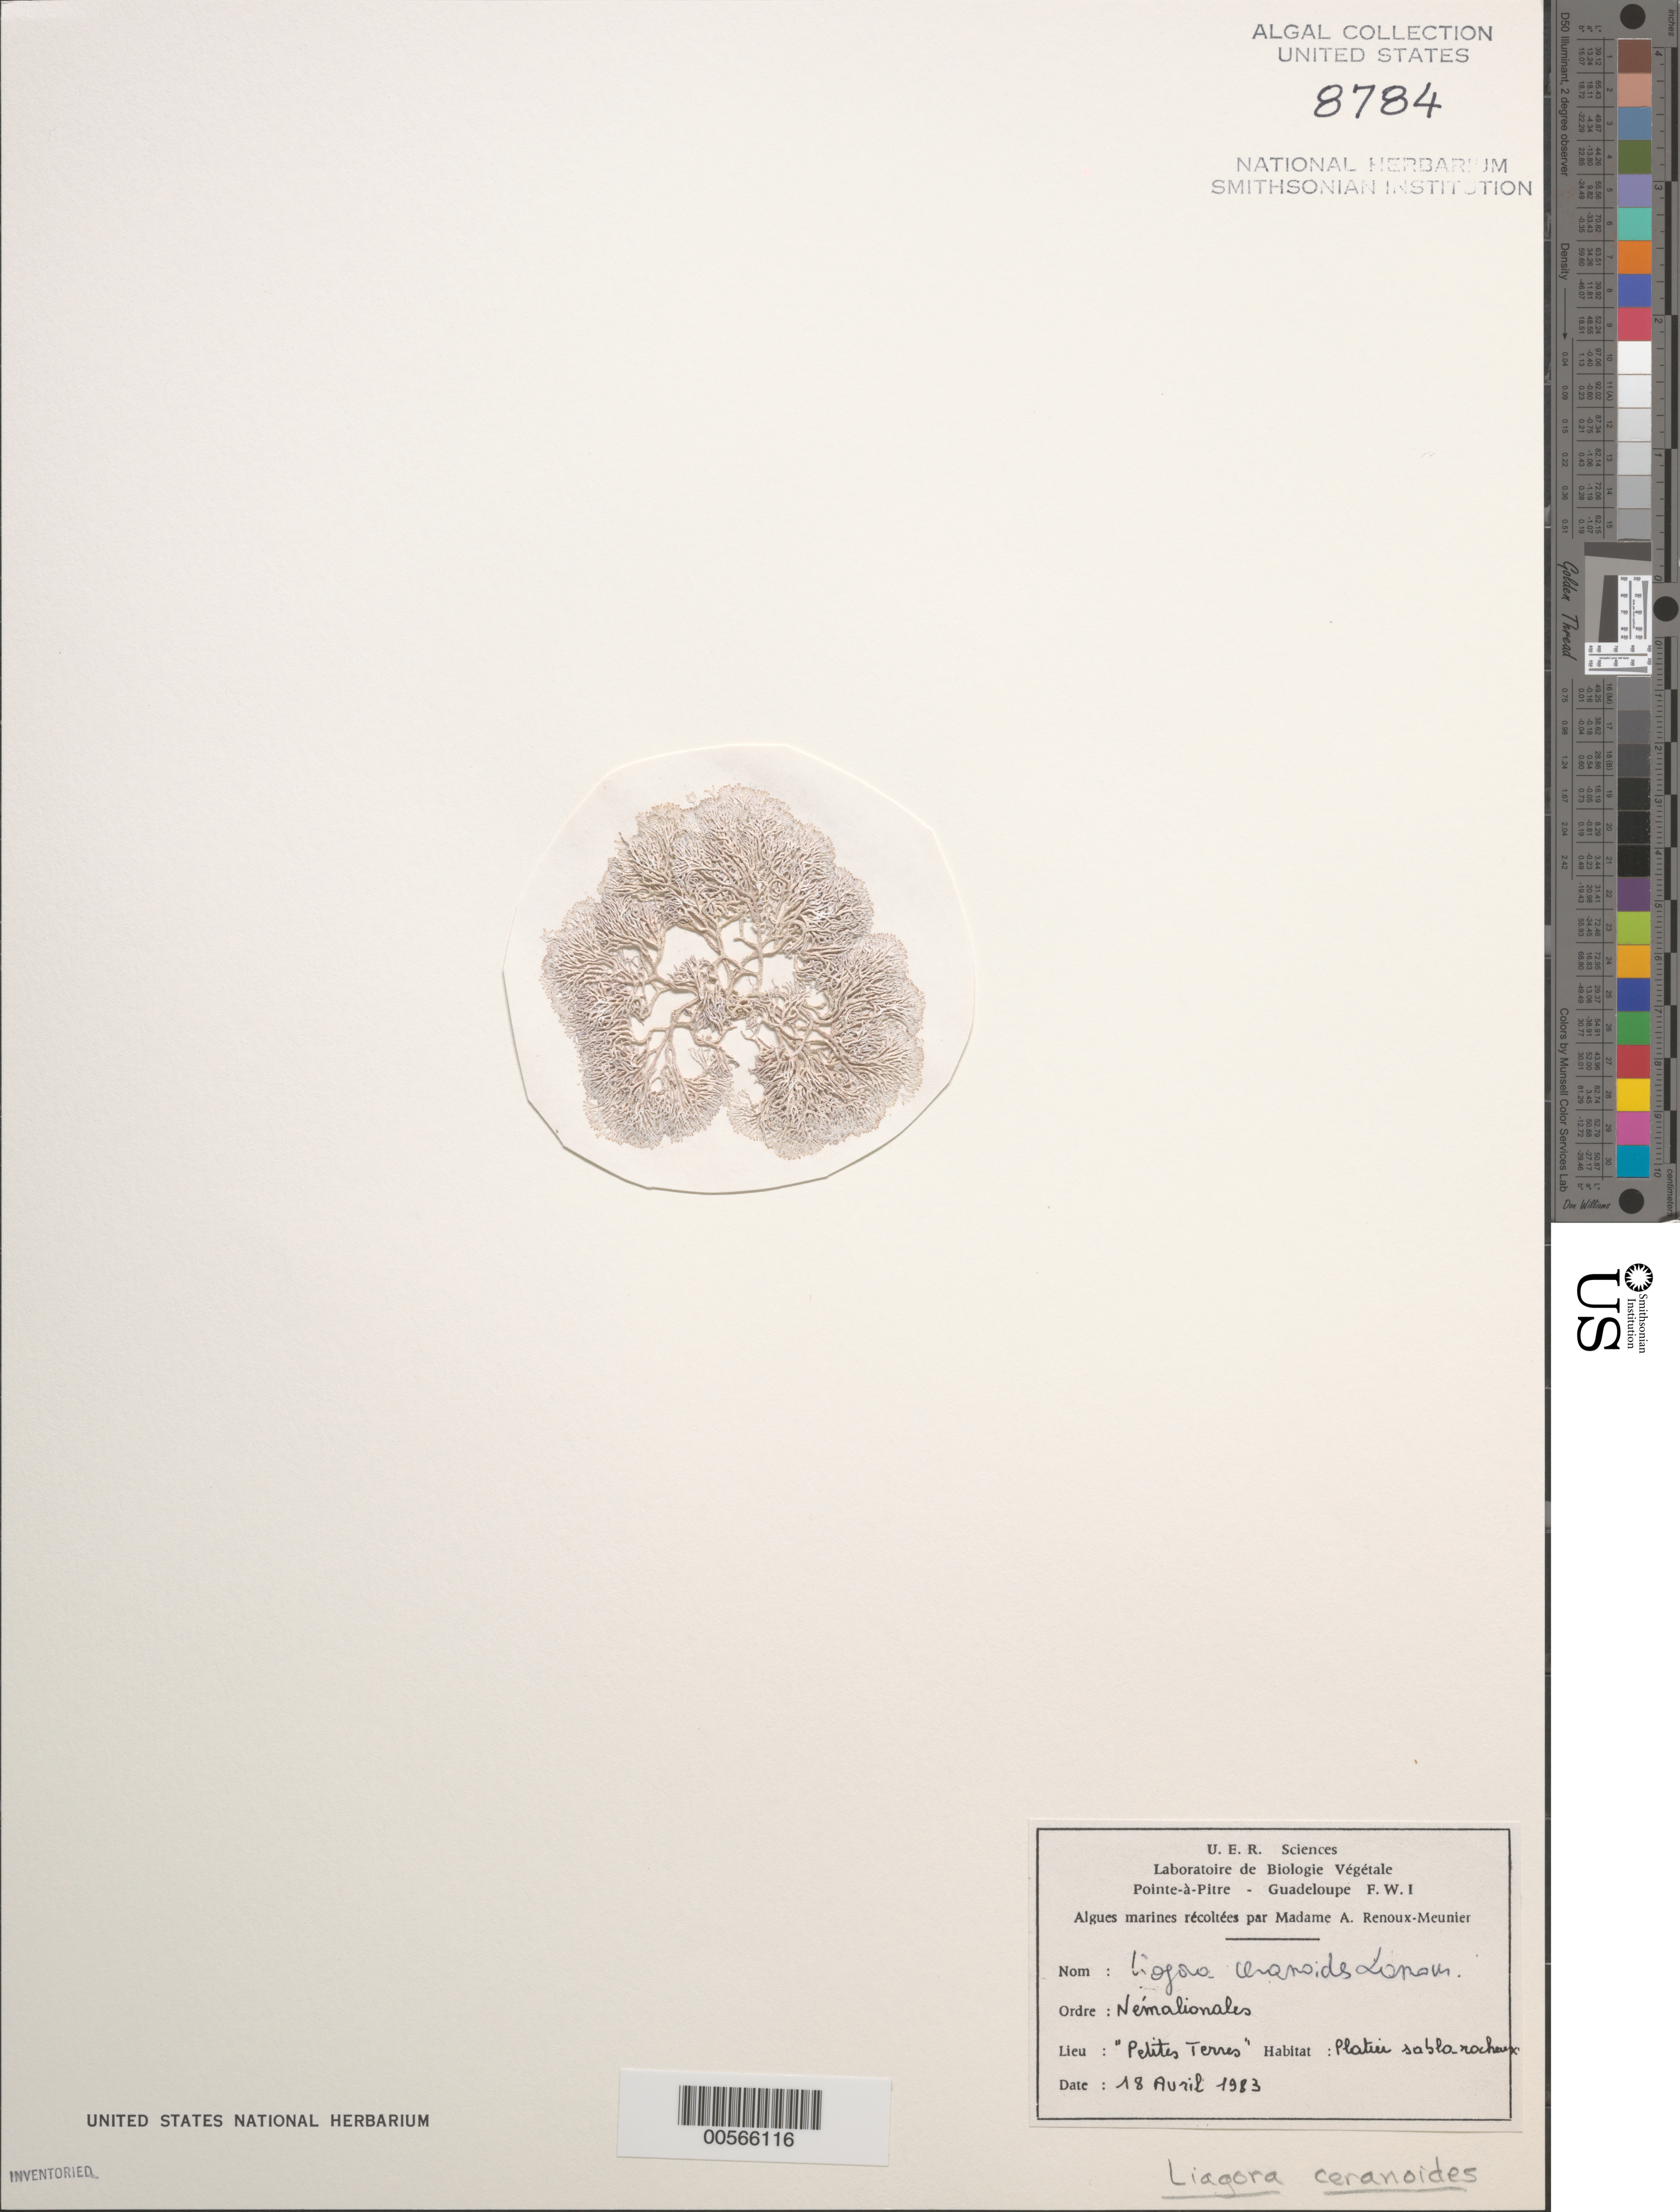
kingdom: Plantae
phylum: Rhodophyta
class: Florideophyceae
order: Nemaliales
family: Liagoraceae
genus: Liagora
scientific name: Liagora ceranoides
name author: J.V.Lamouroux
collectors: A. Renoux-Meunier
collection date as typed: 18 Apr 1983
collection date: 1983-04-18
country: Guadeloupe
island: Petite Terre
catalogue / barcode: US 8784